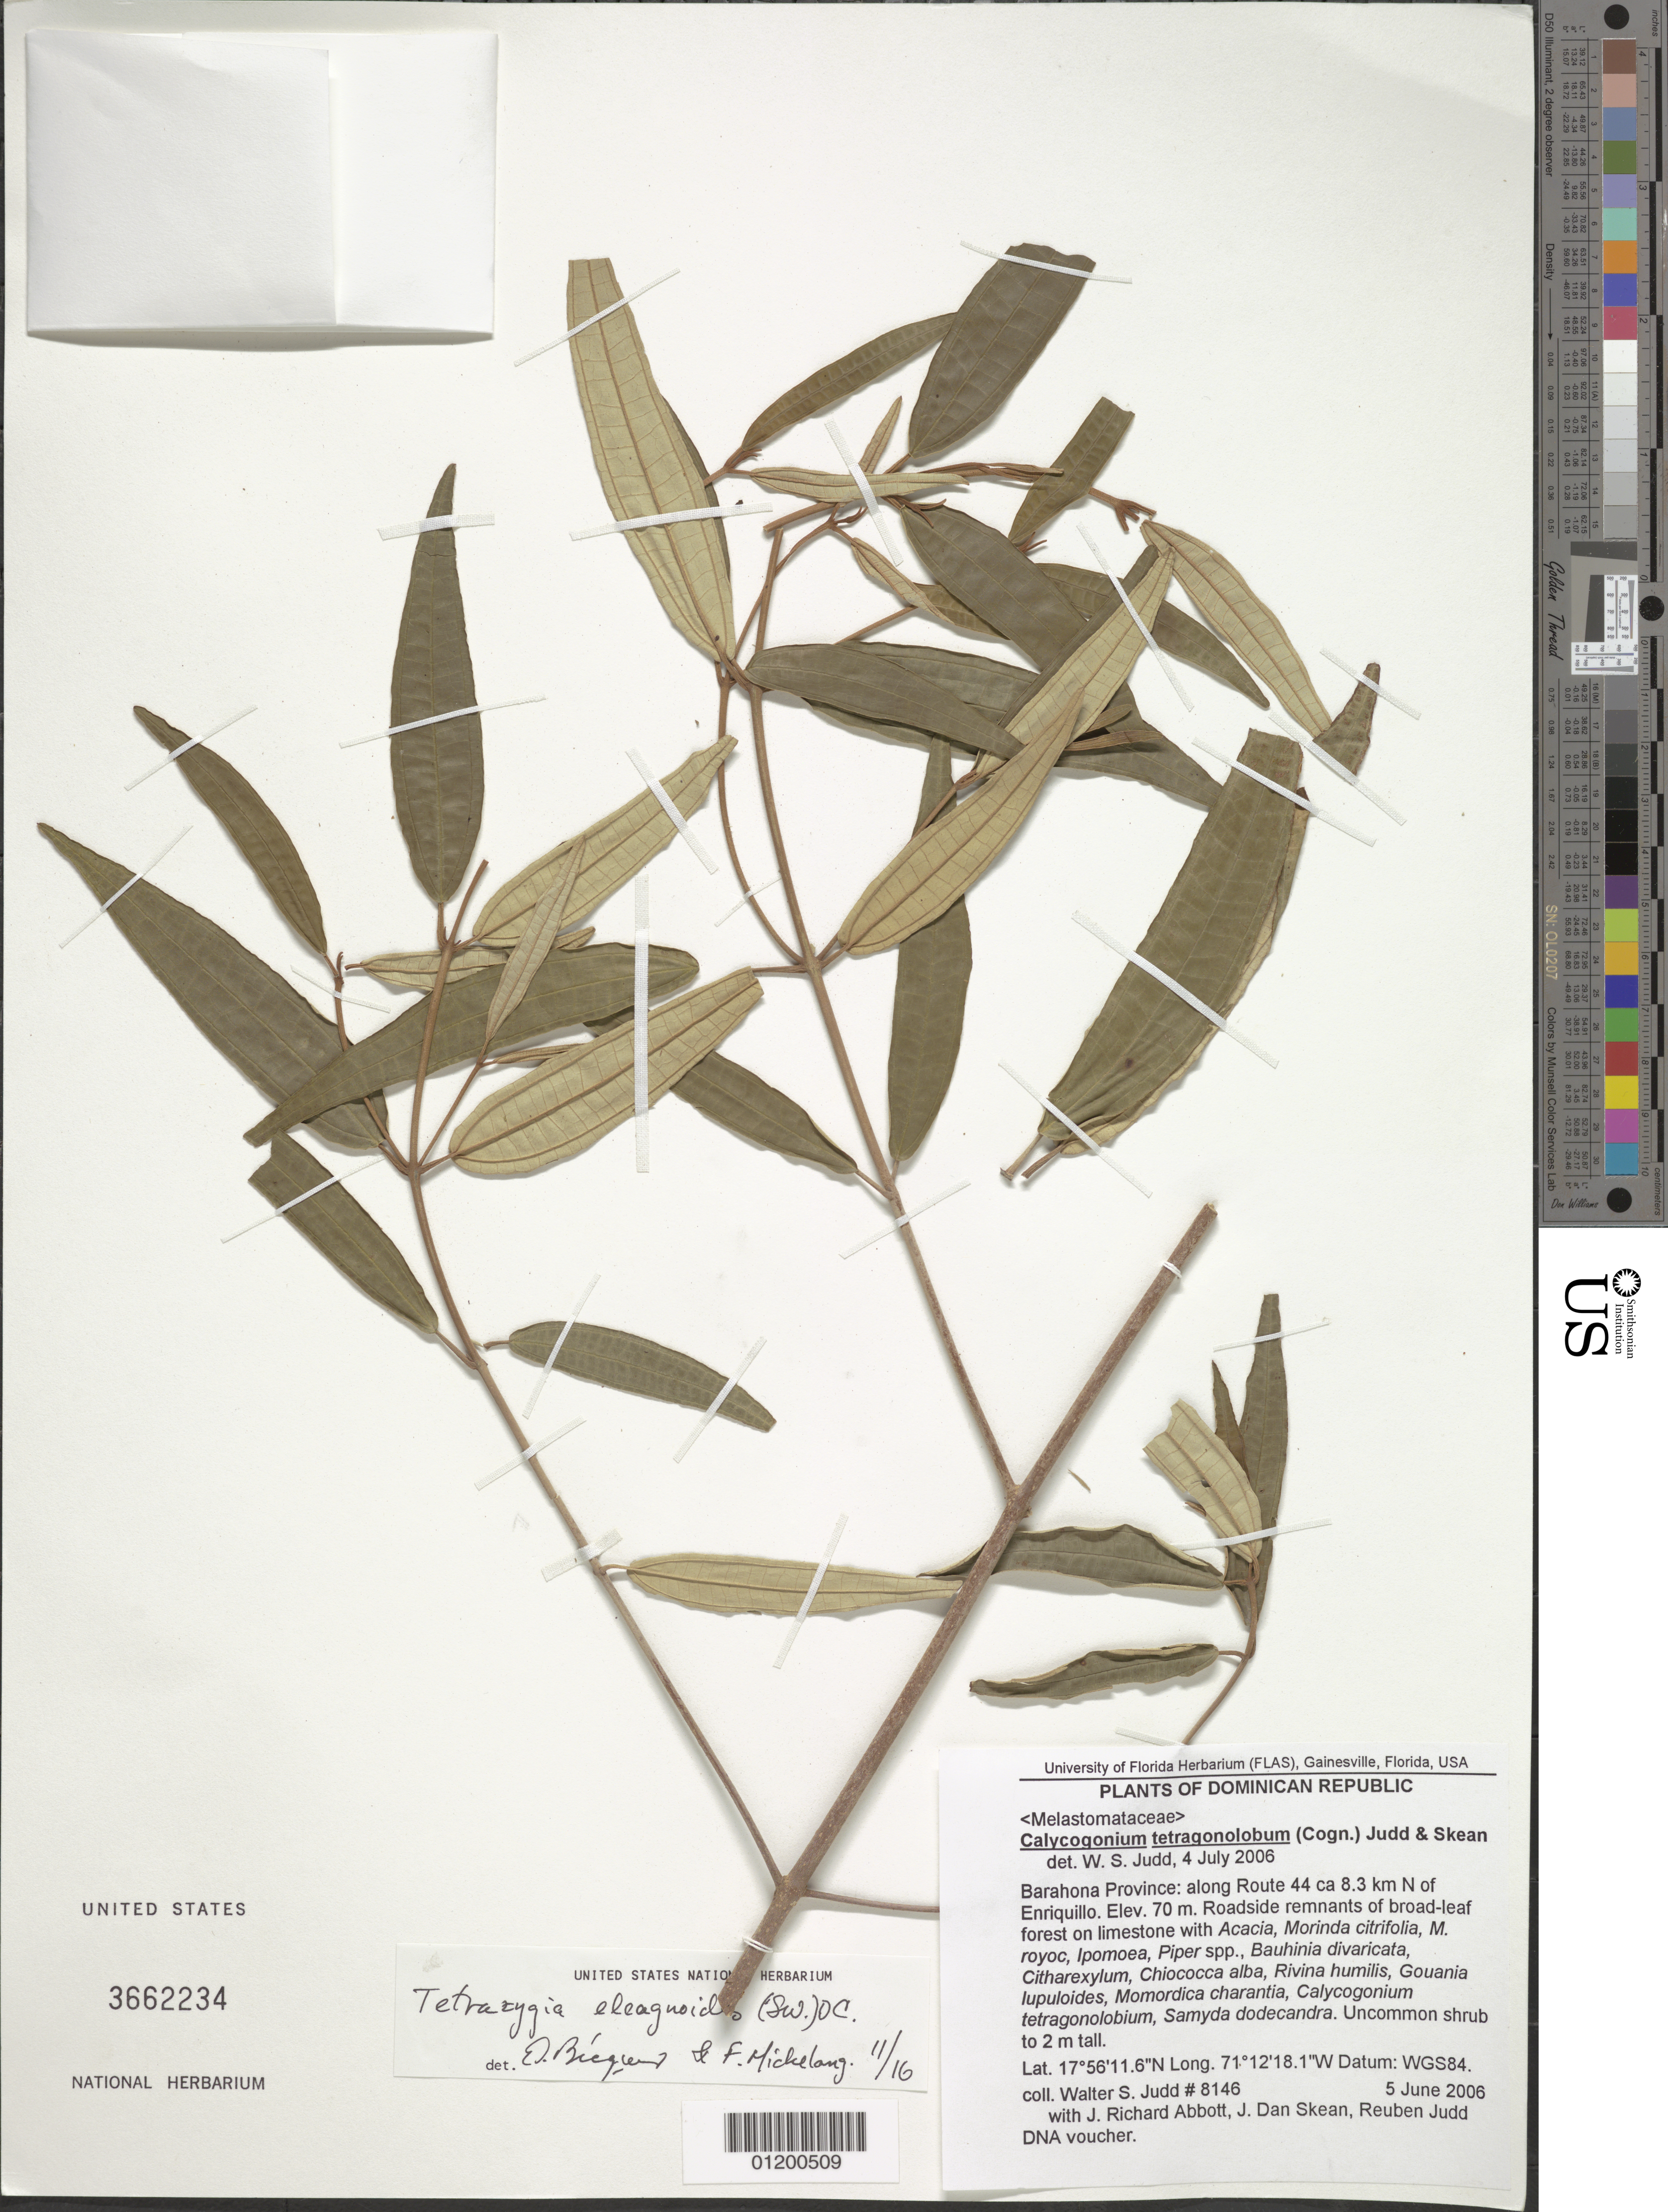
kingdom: Plantae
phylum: Tracheophyta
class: Magnoliopsida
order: Myrtales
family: Melastomataceae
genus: Miconia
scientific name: Miconia elaeagnoides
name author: (Sw.) Griseb.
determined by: Judd, Walter S.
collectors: W. Judd, J. R. Abbott, D. Skean & R. Judd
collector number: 8146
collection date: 2006-06-05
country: Dominican Republic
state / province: Barahona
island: Hispaniola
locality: Along Route 44 ca 8.3 km N of Enriquillo. DNA voucher.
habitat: Roadside remnants of broad-leaf forest on limestone with Acacia, Morinda citrifolia, M. royoc, Ipomoea, Piper spp. Bauhinia divaricata, Citharexylum, Chiococca alba, Rivina humilis, Gouania lupuloides, Momordica charantia, Calycogonium tetragonolobium, Samyda dodecandra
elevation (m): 70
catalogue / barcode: US 3662234